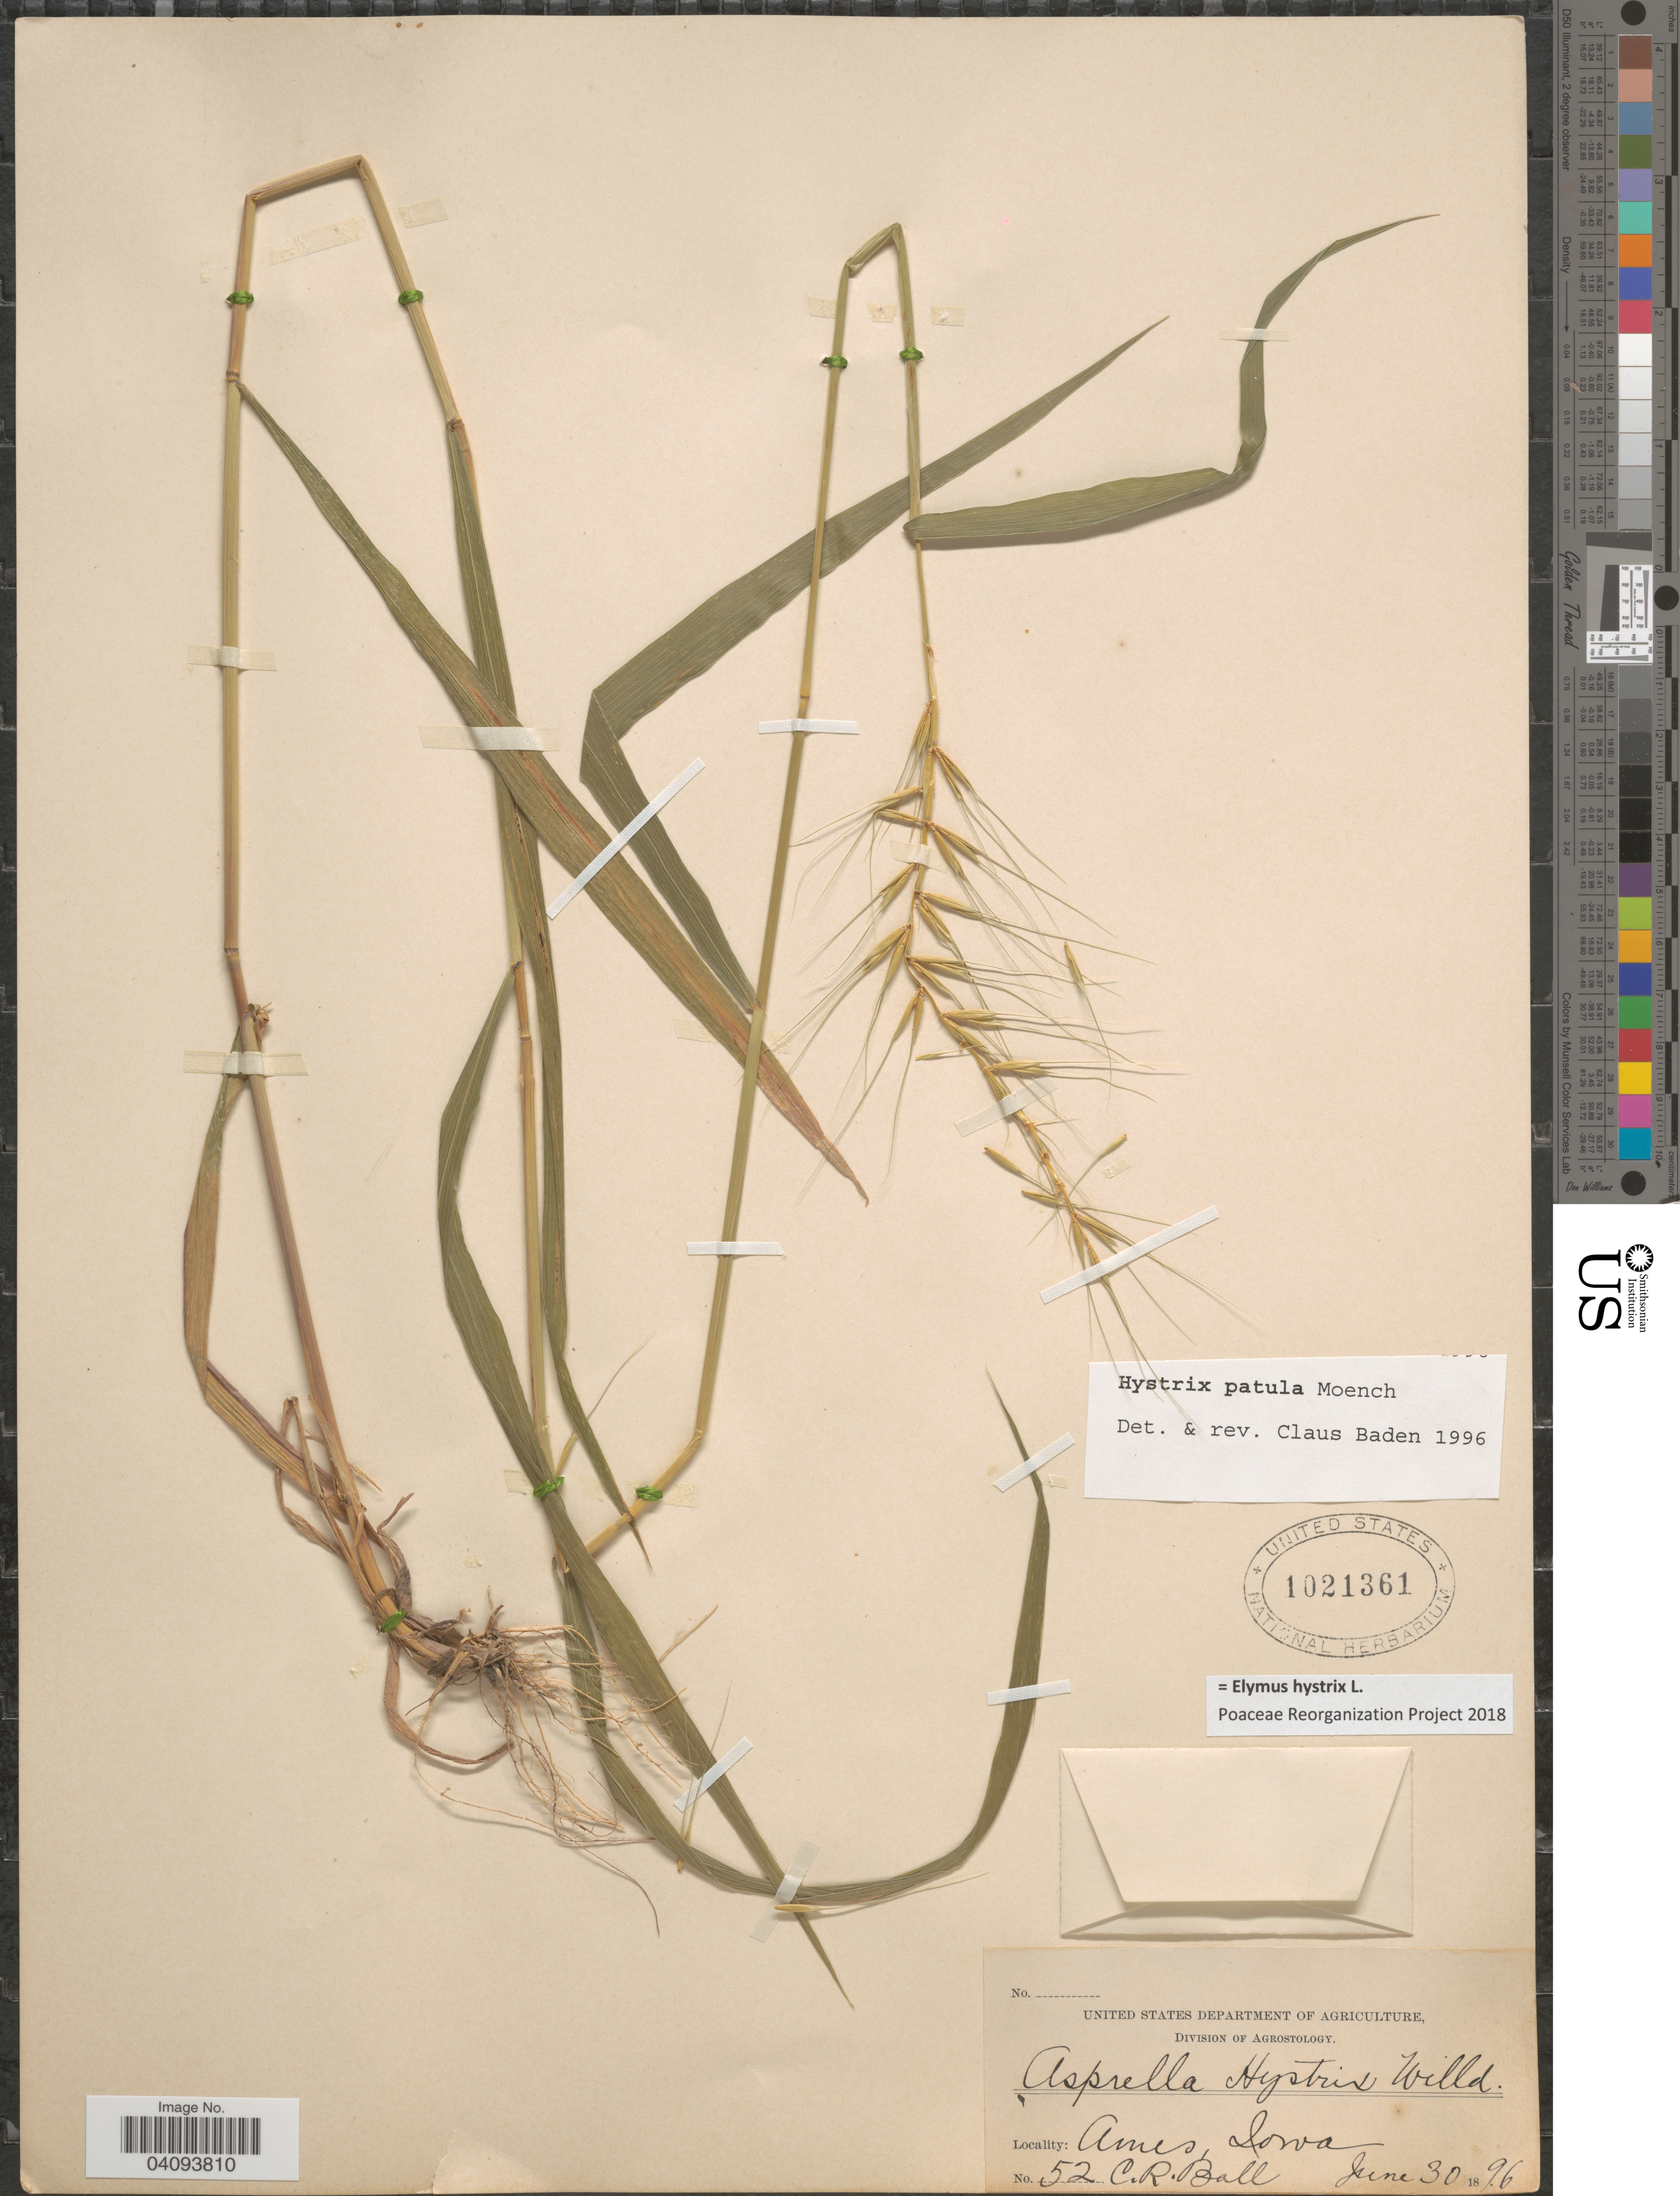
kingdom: Plantae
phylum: Tracheophyta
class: Liliopsida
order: Poales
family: Poaceae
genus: Elymus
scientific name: Elymus hystrix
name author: L.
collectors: C. R. Ball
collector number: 52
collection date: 1896-06-30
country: United States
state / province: Iowa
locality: Ames.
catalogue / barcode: US 1021361